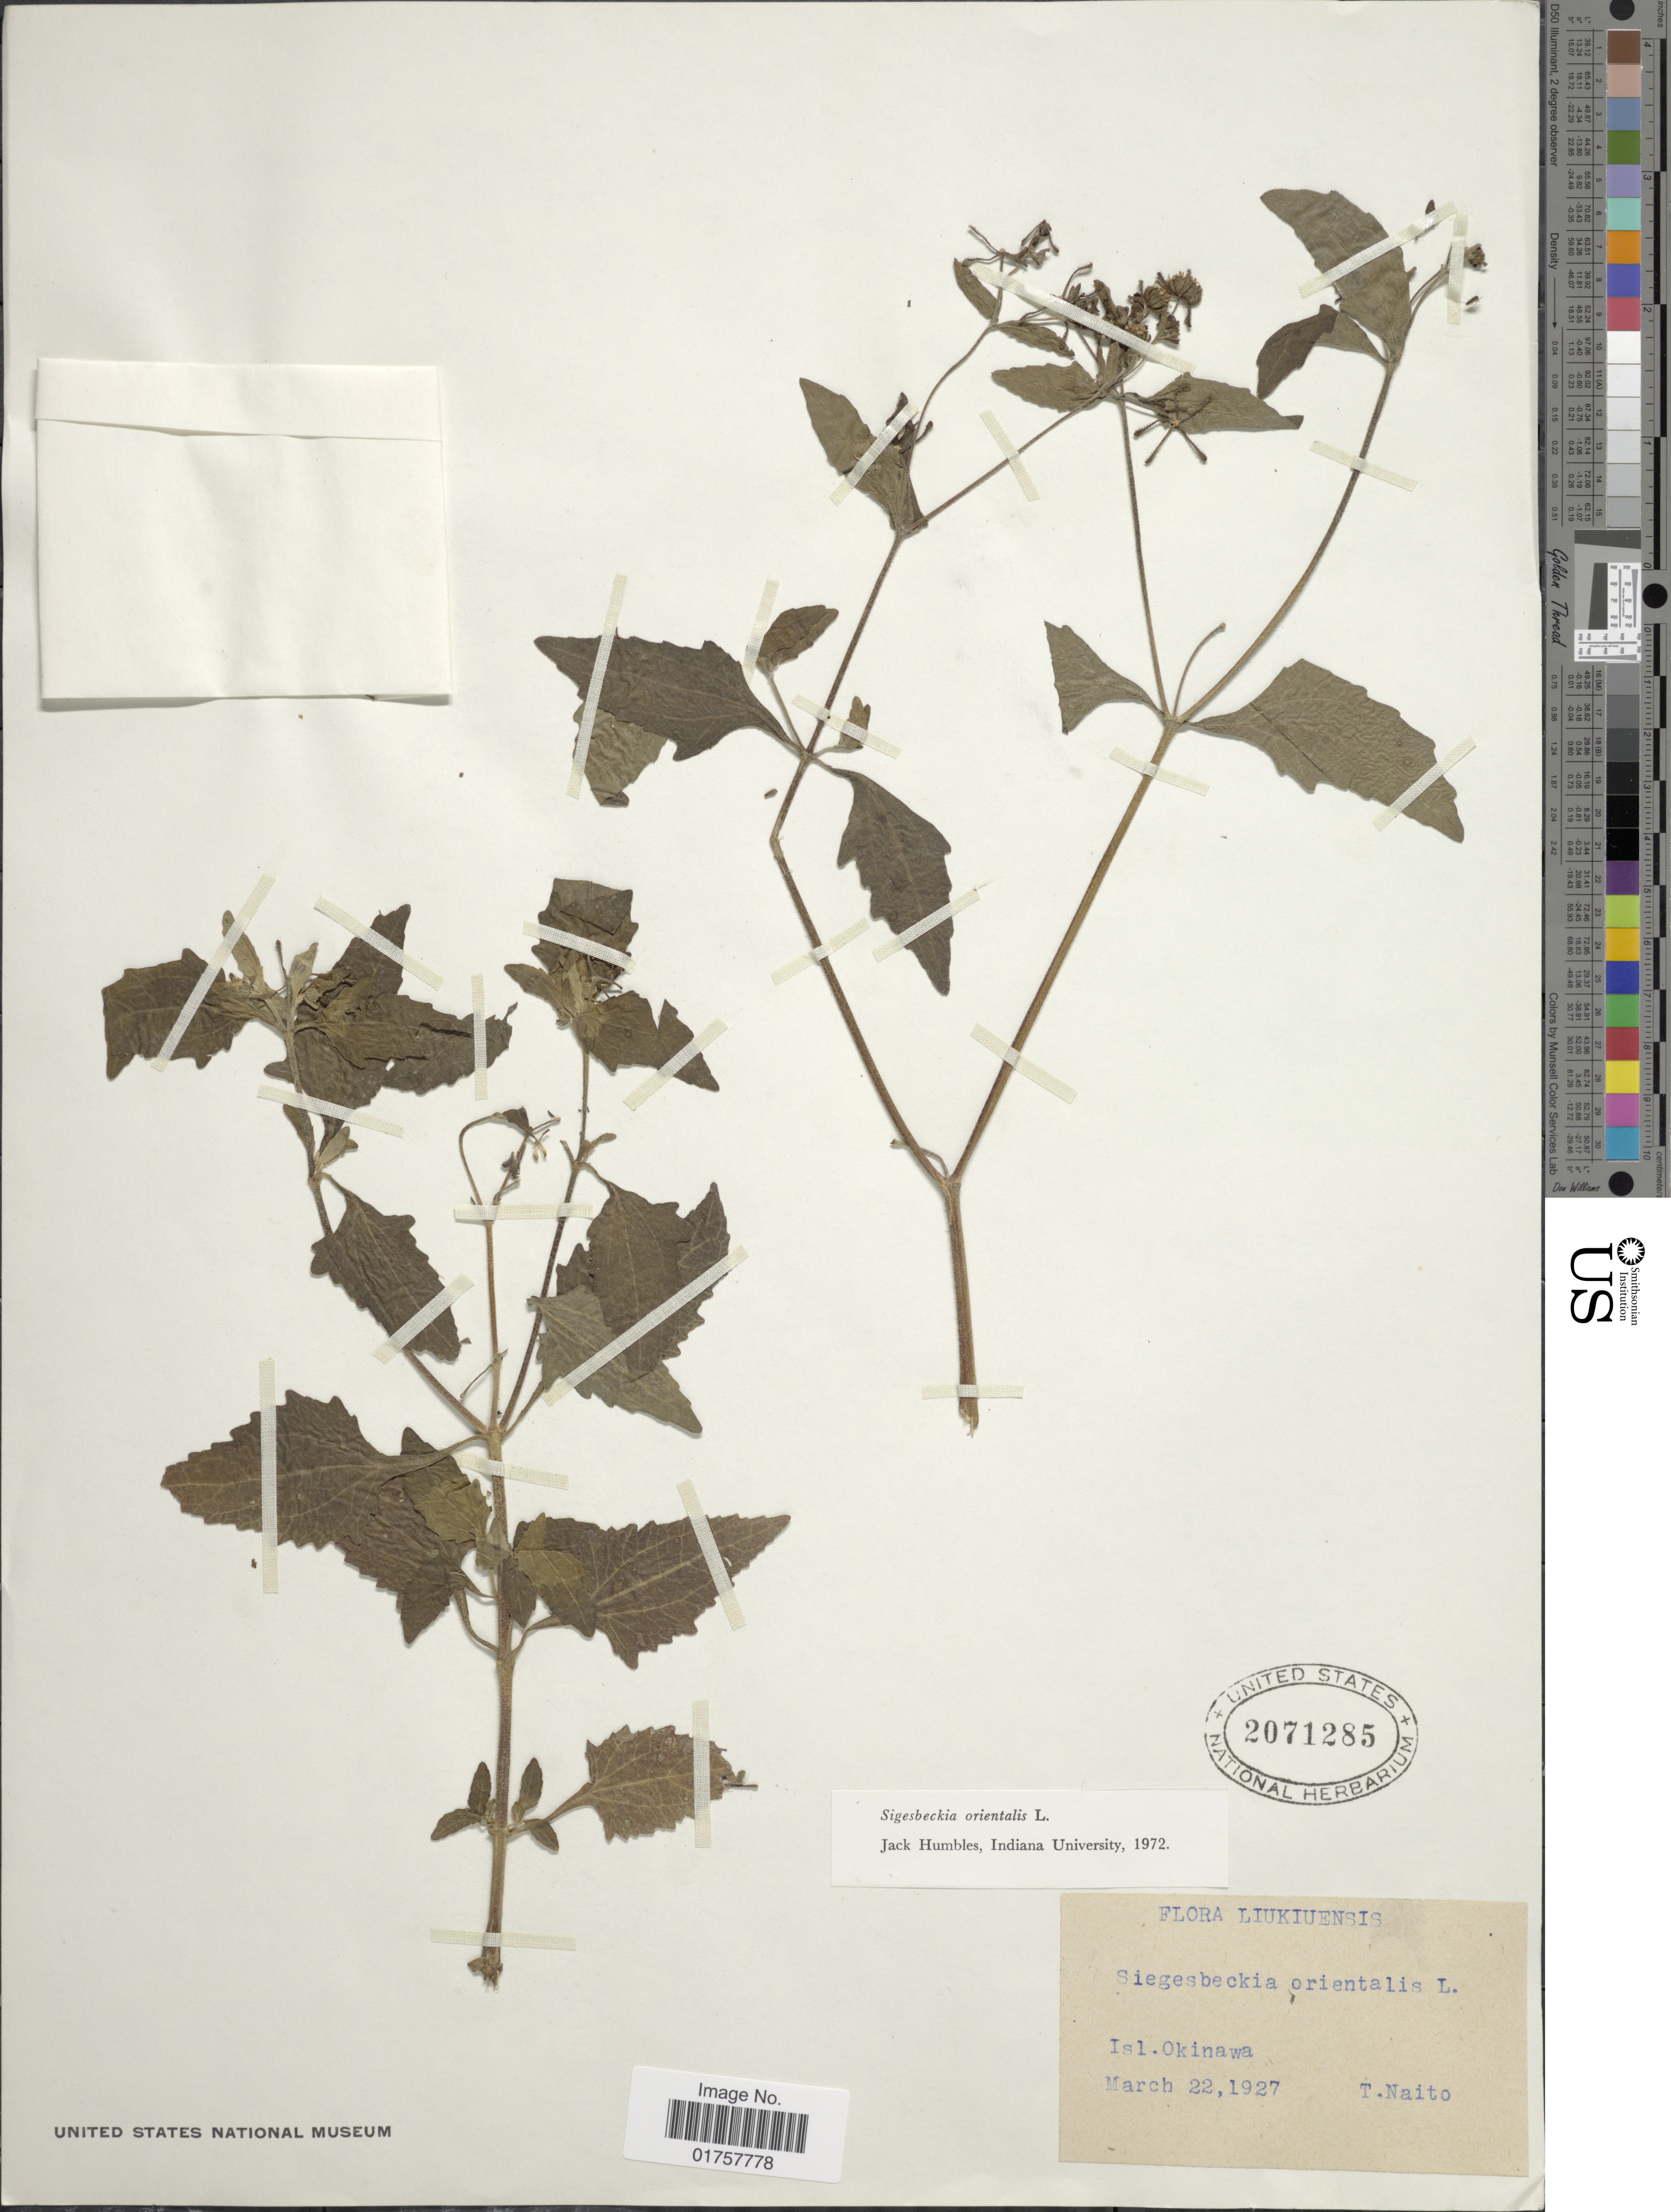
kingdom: Plantae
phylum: Tracheophyta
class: Magnoliopsida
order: Asterales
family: Asteraceae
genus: Sigesbeckia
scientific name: Sigesbeckia orientalis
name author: L.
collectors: T. Naito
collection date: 1927-03-22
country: Japan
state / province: Okinawa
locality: Liukiuensis, Isl. Okinawa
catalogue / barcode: US 2071285